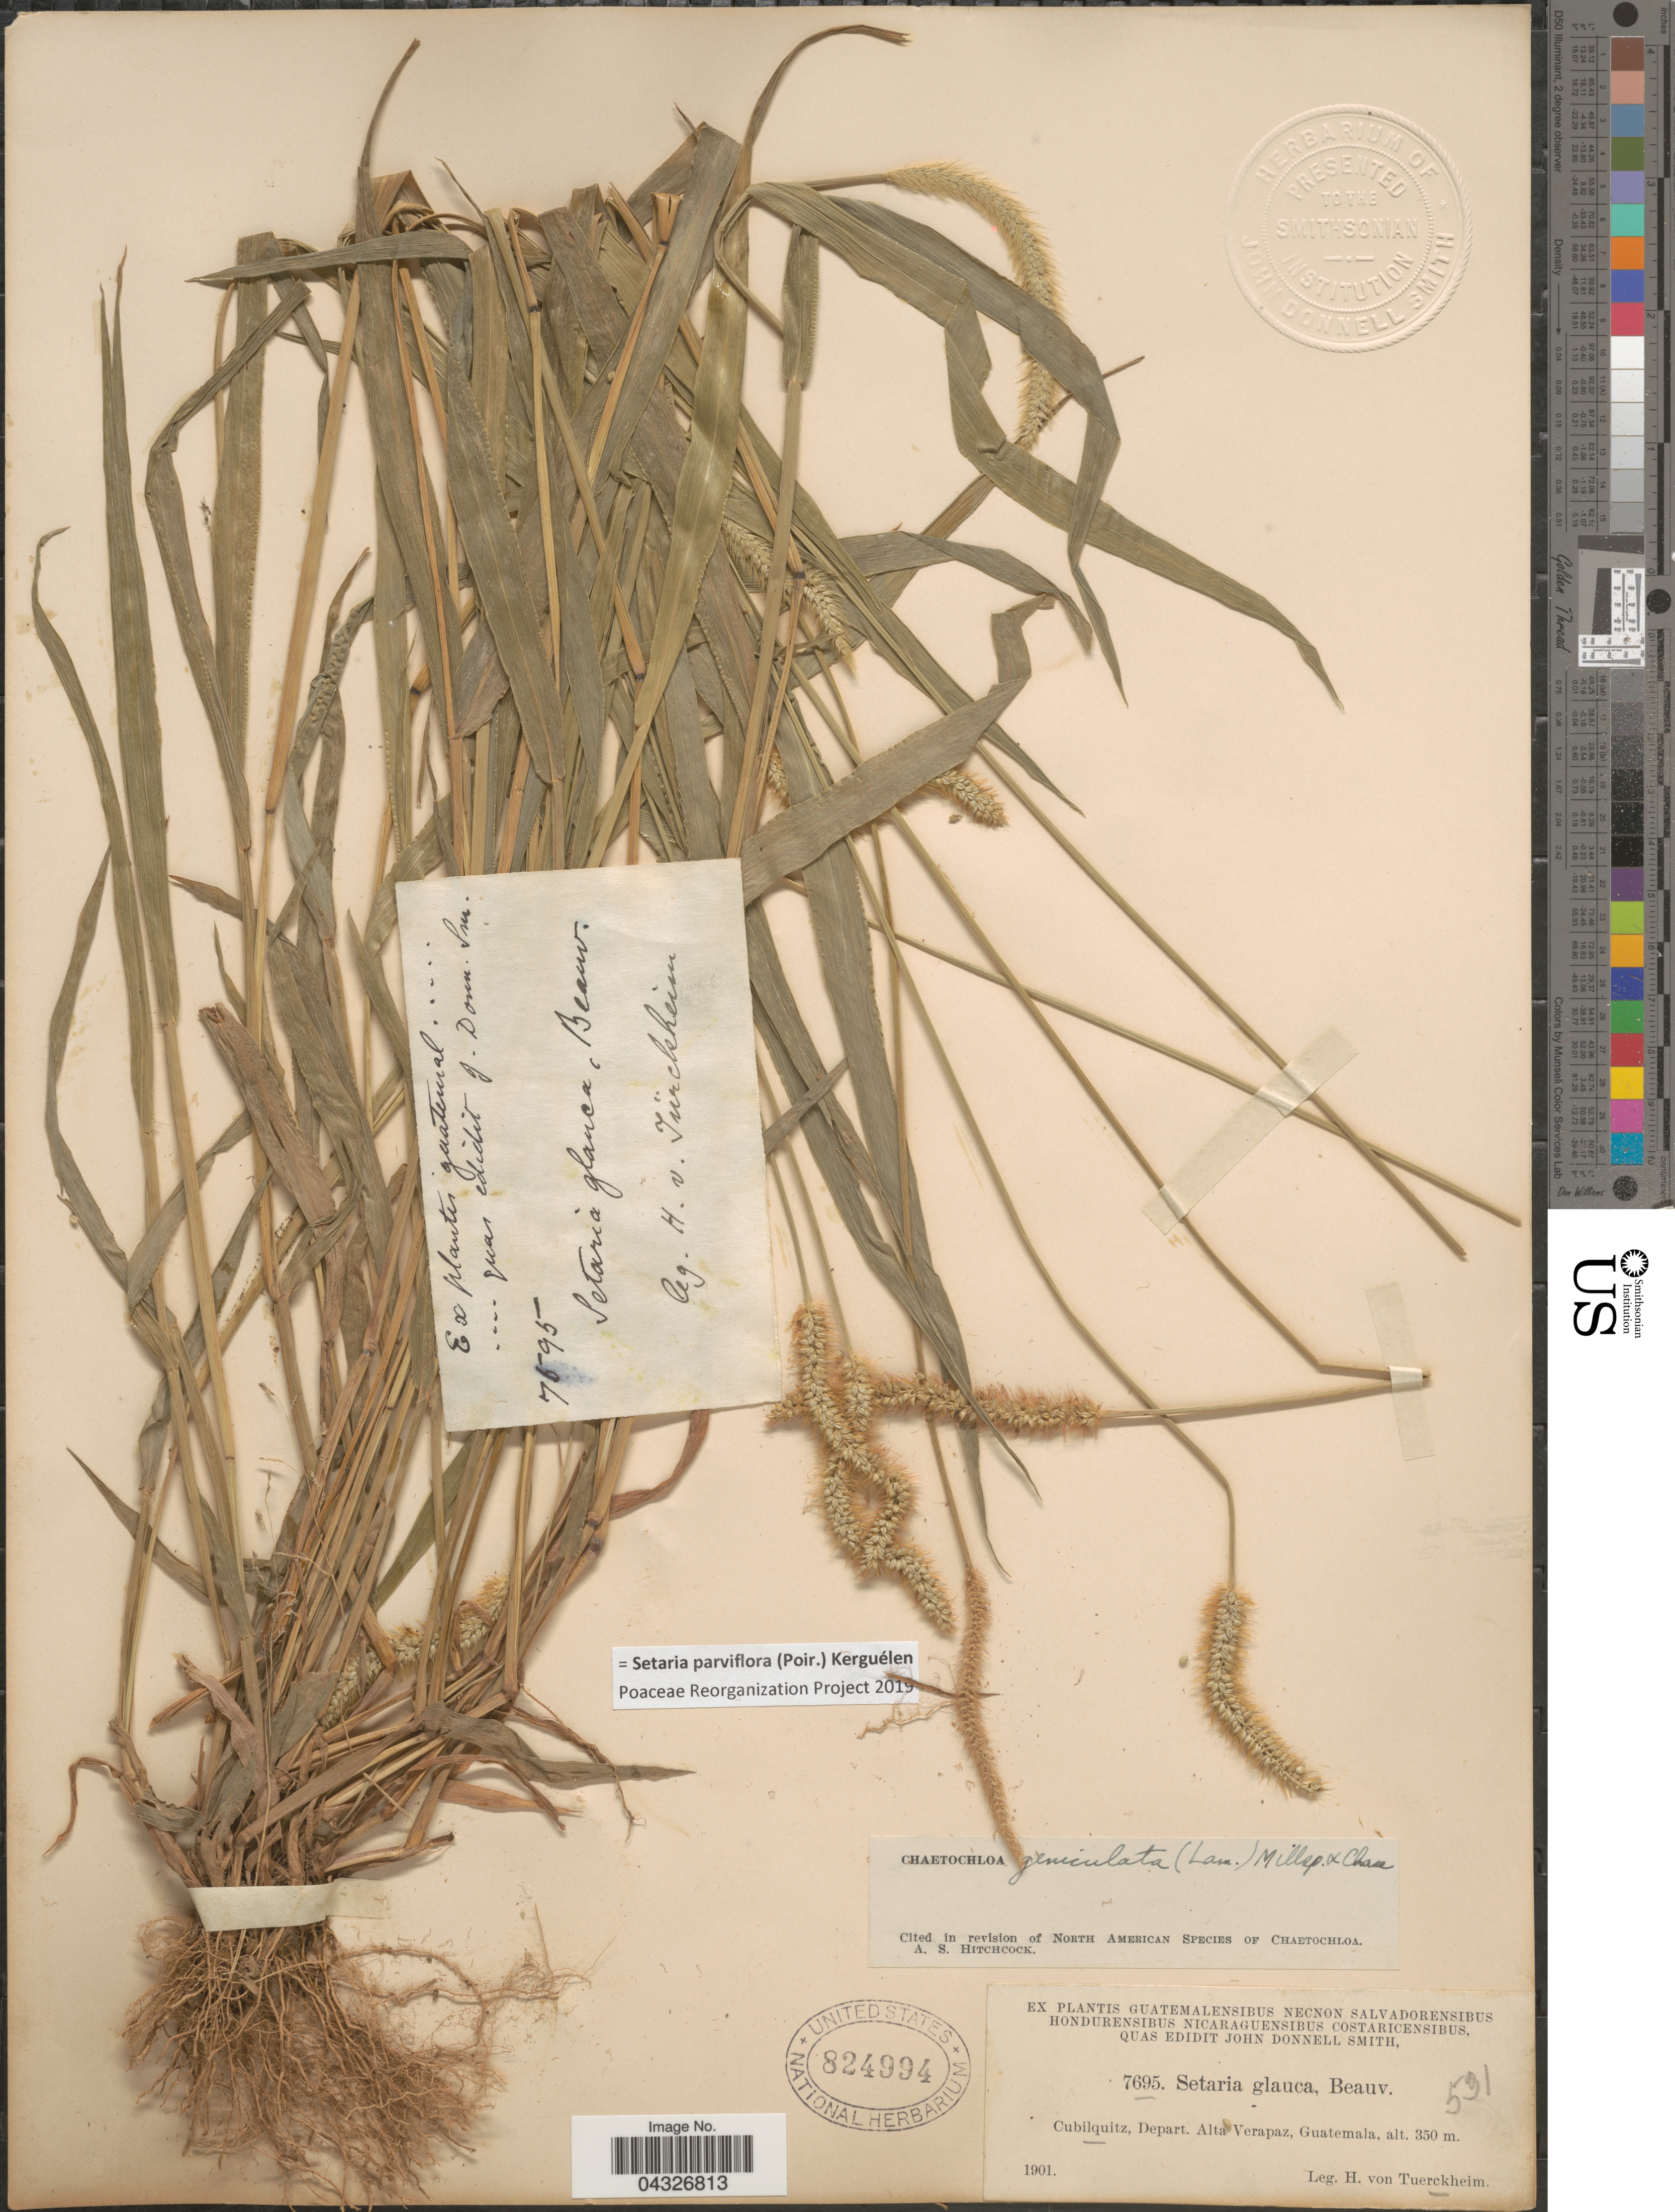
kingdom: Plantae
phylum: Tracheophyta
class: Liliopsida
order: Poales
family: Poaceae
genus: Setaria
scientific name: Setaria parviflora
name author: (Poir.) Kerguélen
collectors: H. von Tuerckheim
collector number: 7695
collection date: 1901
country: Guatemala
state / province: Alta Verapaz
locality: Cubilquitz, Depart. Alta Verapaz.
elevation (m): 350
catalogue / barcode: US 824994